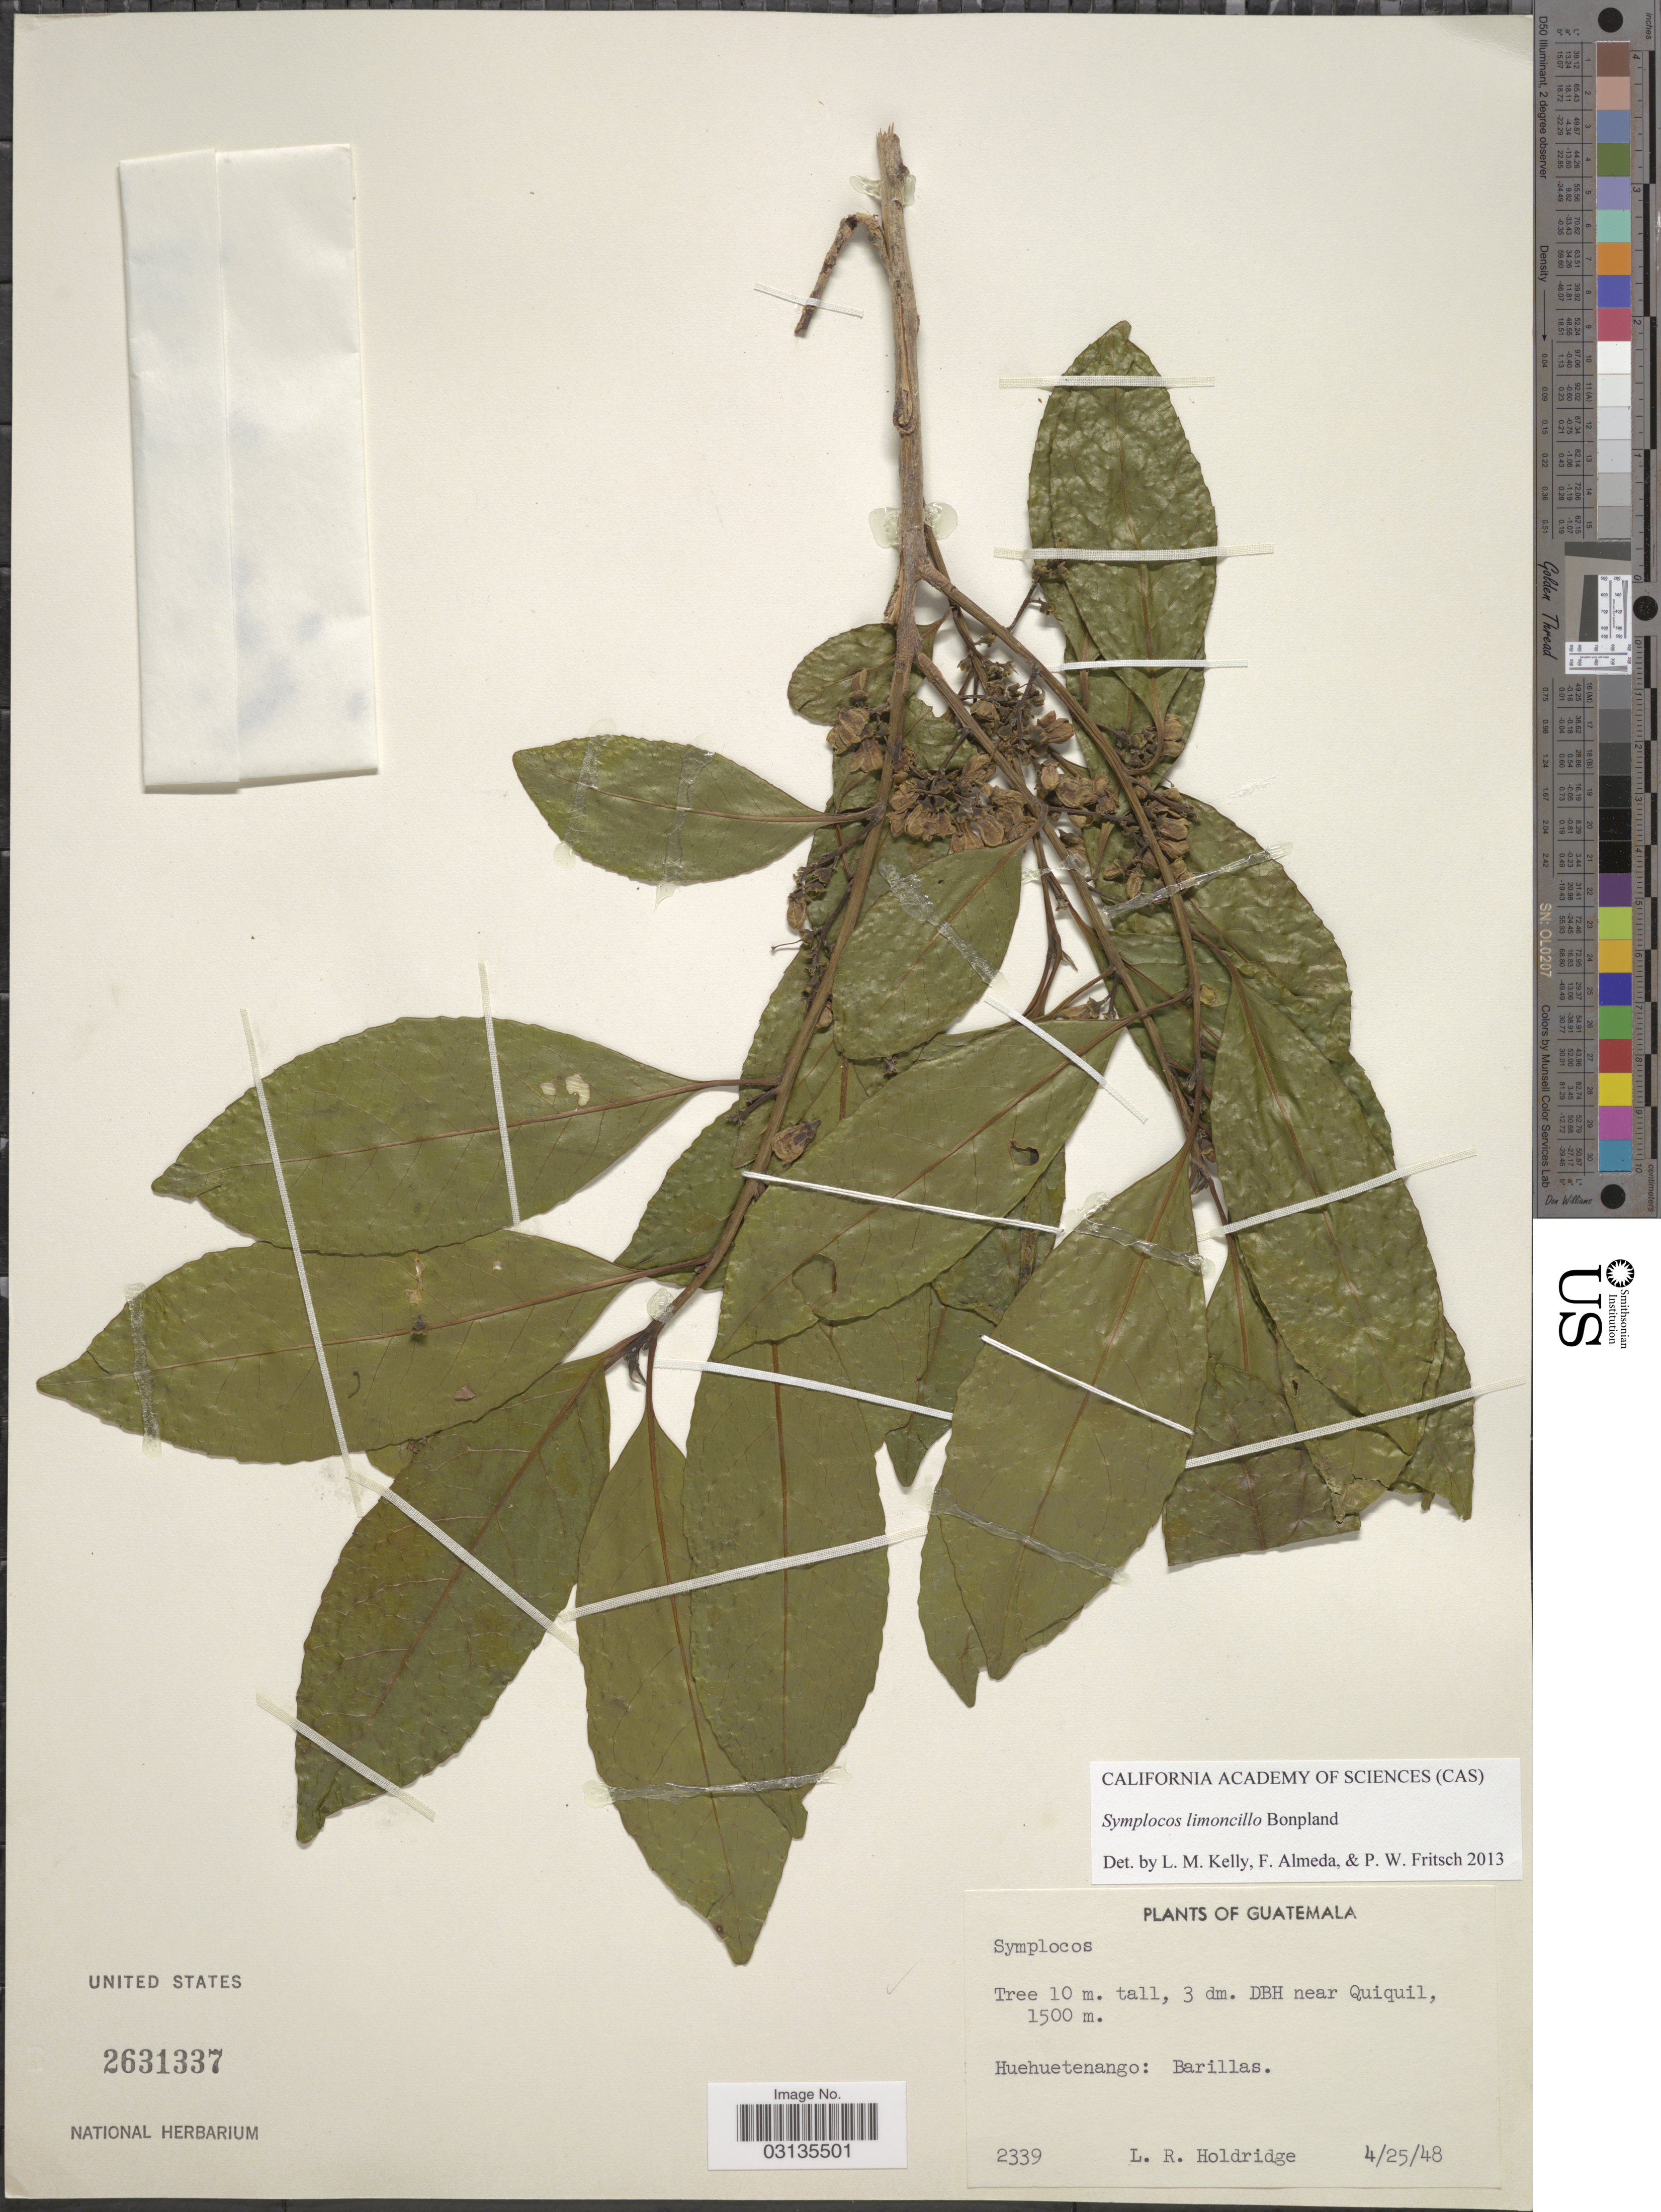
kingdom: Plantae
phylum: Tracheophyta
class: Magnoliopsida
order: Ericales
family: Symplocaceae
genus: Symplocos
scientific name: Symplocos limoncillo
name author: Bonpl.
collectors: L. Holdridge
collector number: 2339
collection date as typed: Transcribed d/m/y: 25/4/48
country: Guatemala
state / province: Huehuetenango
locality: Near Quiquil. Barillas.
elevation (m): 1500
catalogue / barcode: US 2631337